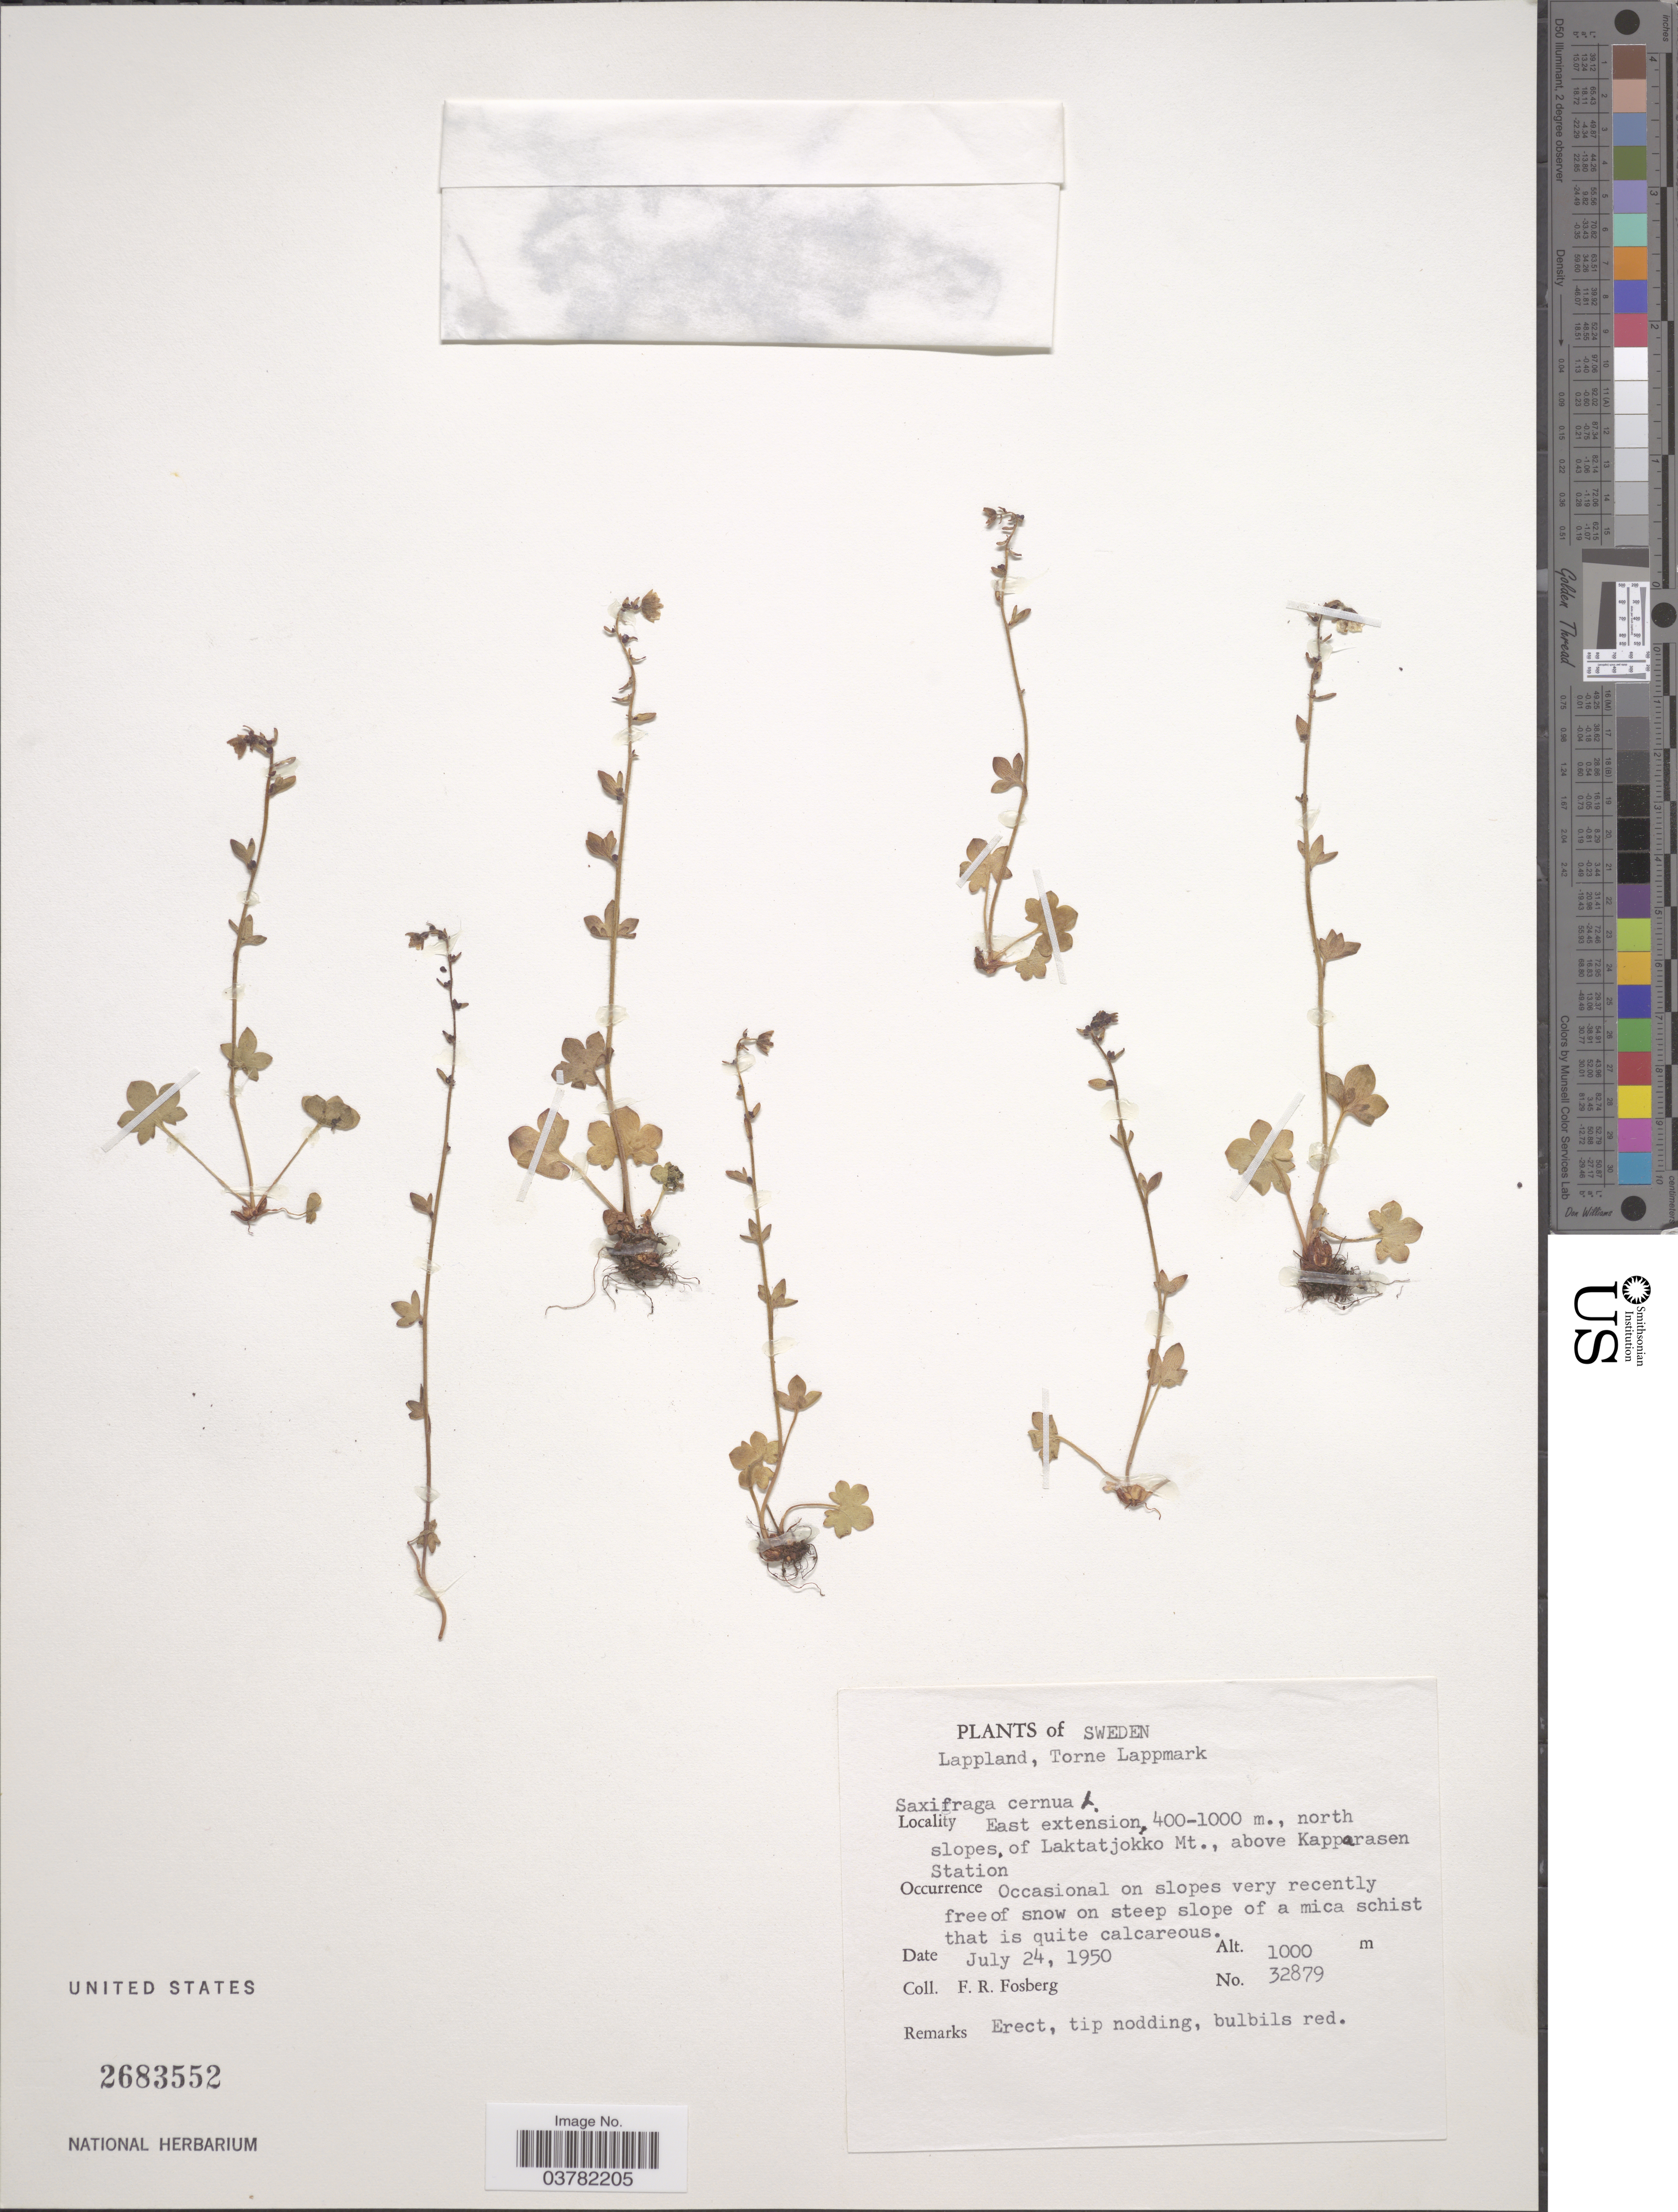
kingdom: Plantae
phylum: Tracheophyta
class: Magnoliopsida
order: Saxifragales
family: Saxifragaceae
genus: Saxifraga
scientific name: Saxifraga cernua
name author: L.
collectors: F. R. Fosberg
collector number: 32879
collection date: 1950-07-24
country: Sweden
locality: Lappland, Torne Lappmark. East extension, 400-1000 m., north slopes, of Laktatjokko Mt., above Kapparasen Station.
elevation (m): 1000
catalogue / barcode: US 2683552